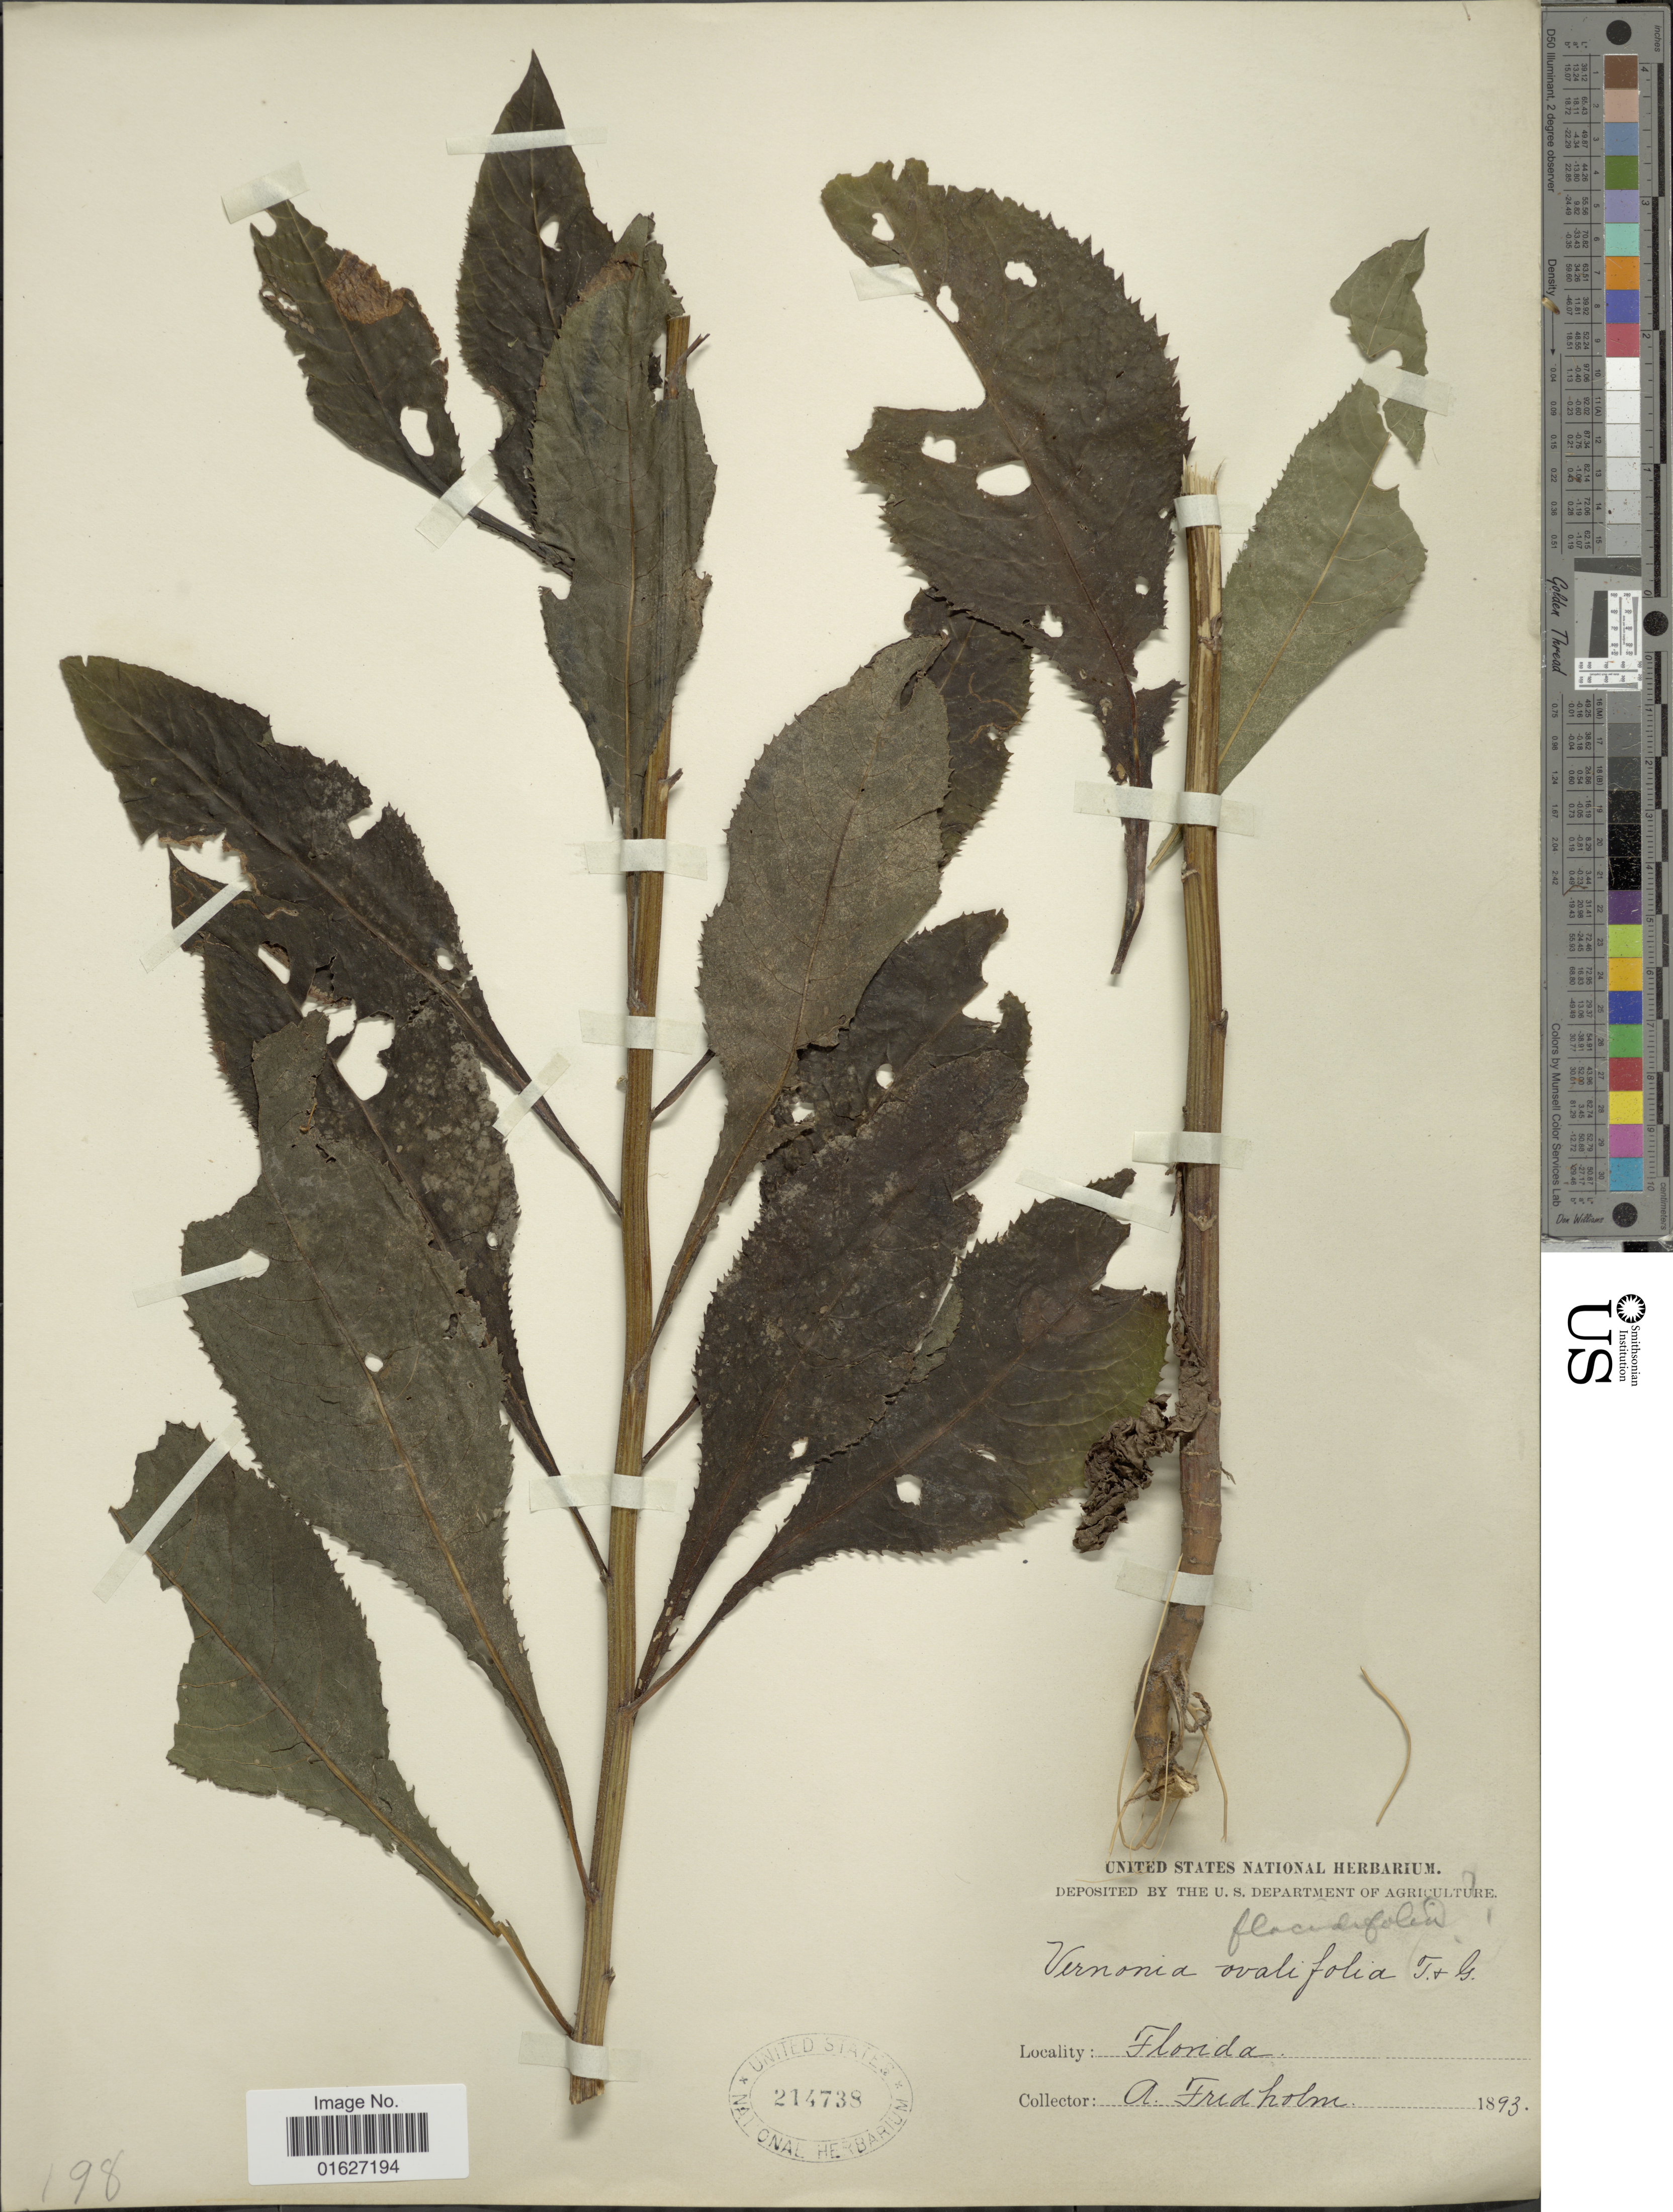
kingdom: Plantae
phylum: Tracheophyta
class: Magnoliopsida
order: Asterales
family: Asteraceae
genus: Vernonia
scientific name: Vernonia flaccidifolia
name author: Small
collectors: A. Fredholm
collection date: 1893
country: United States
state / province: Florida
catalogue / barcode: US 214738